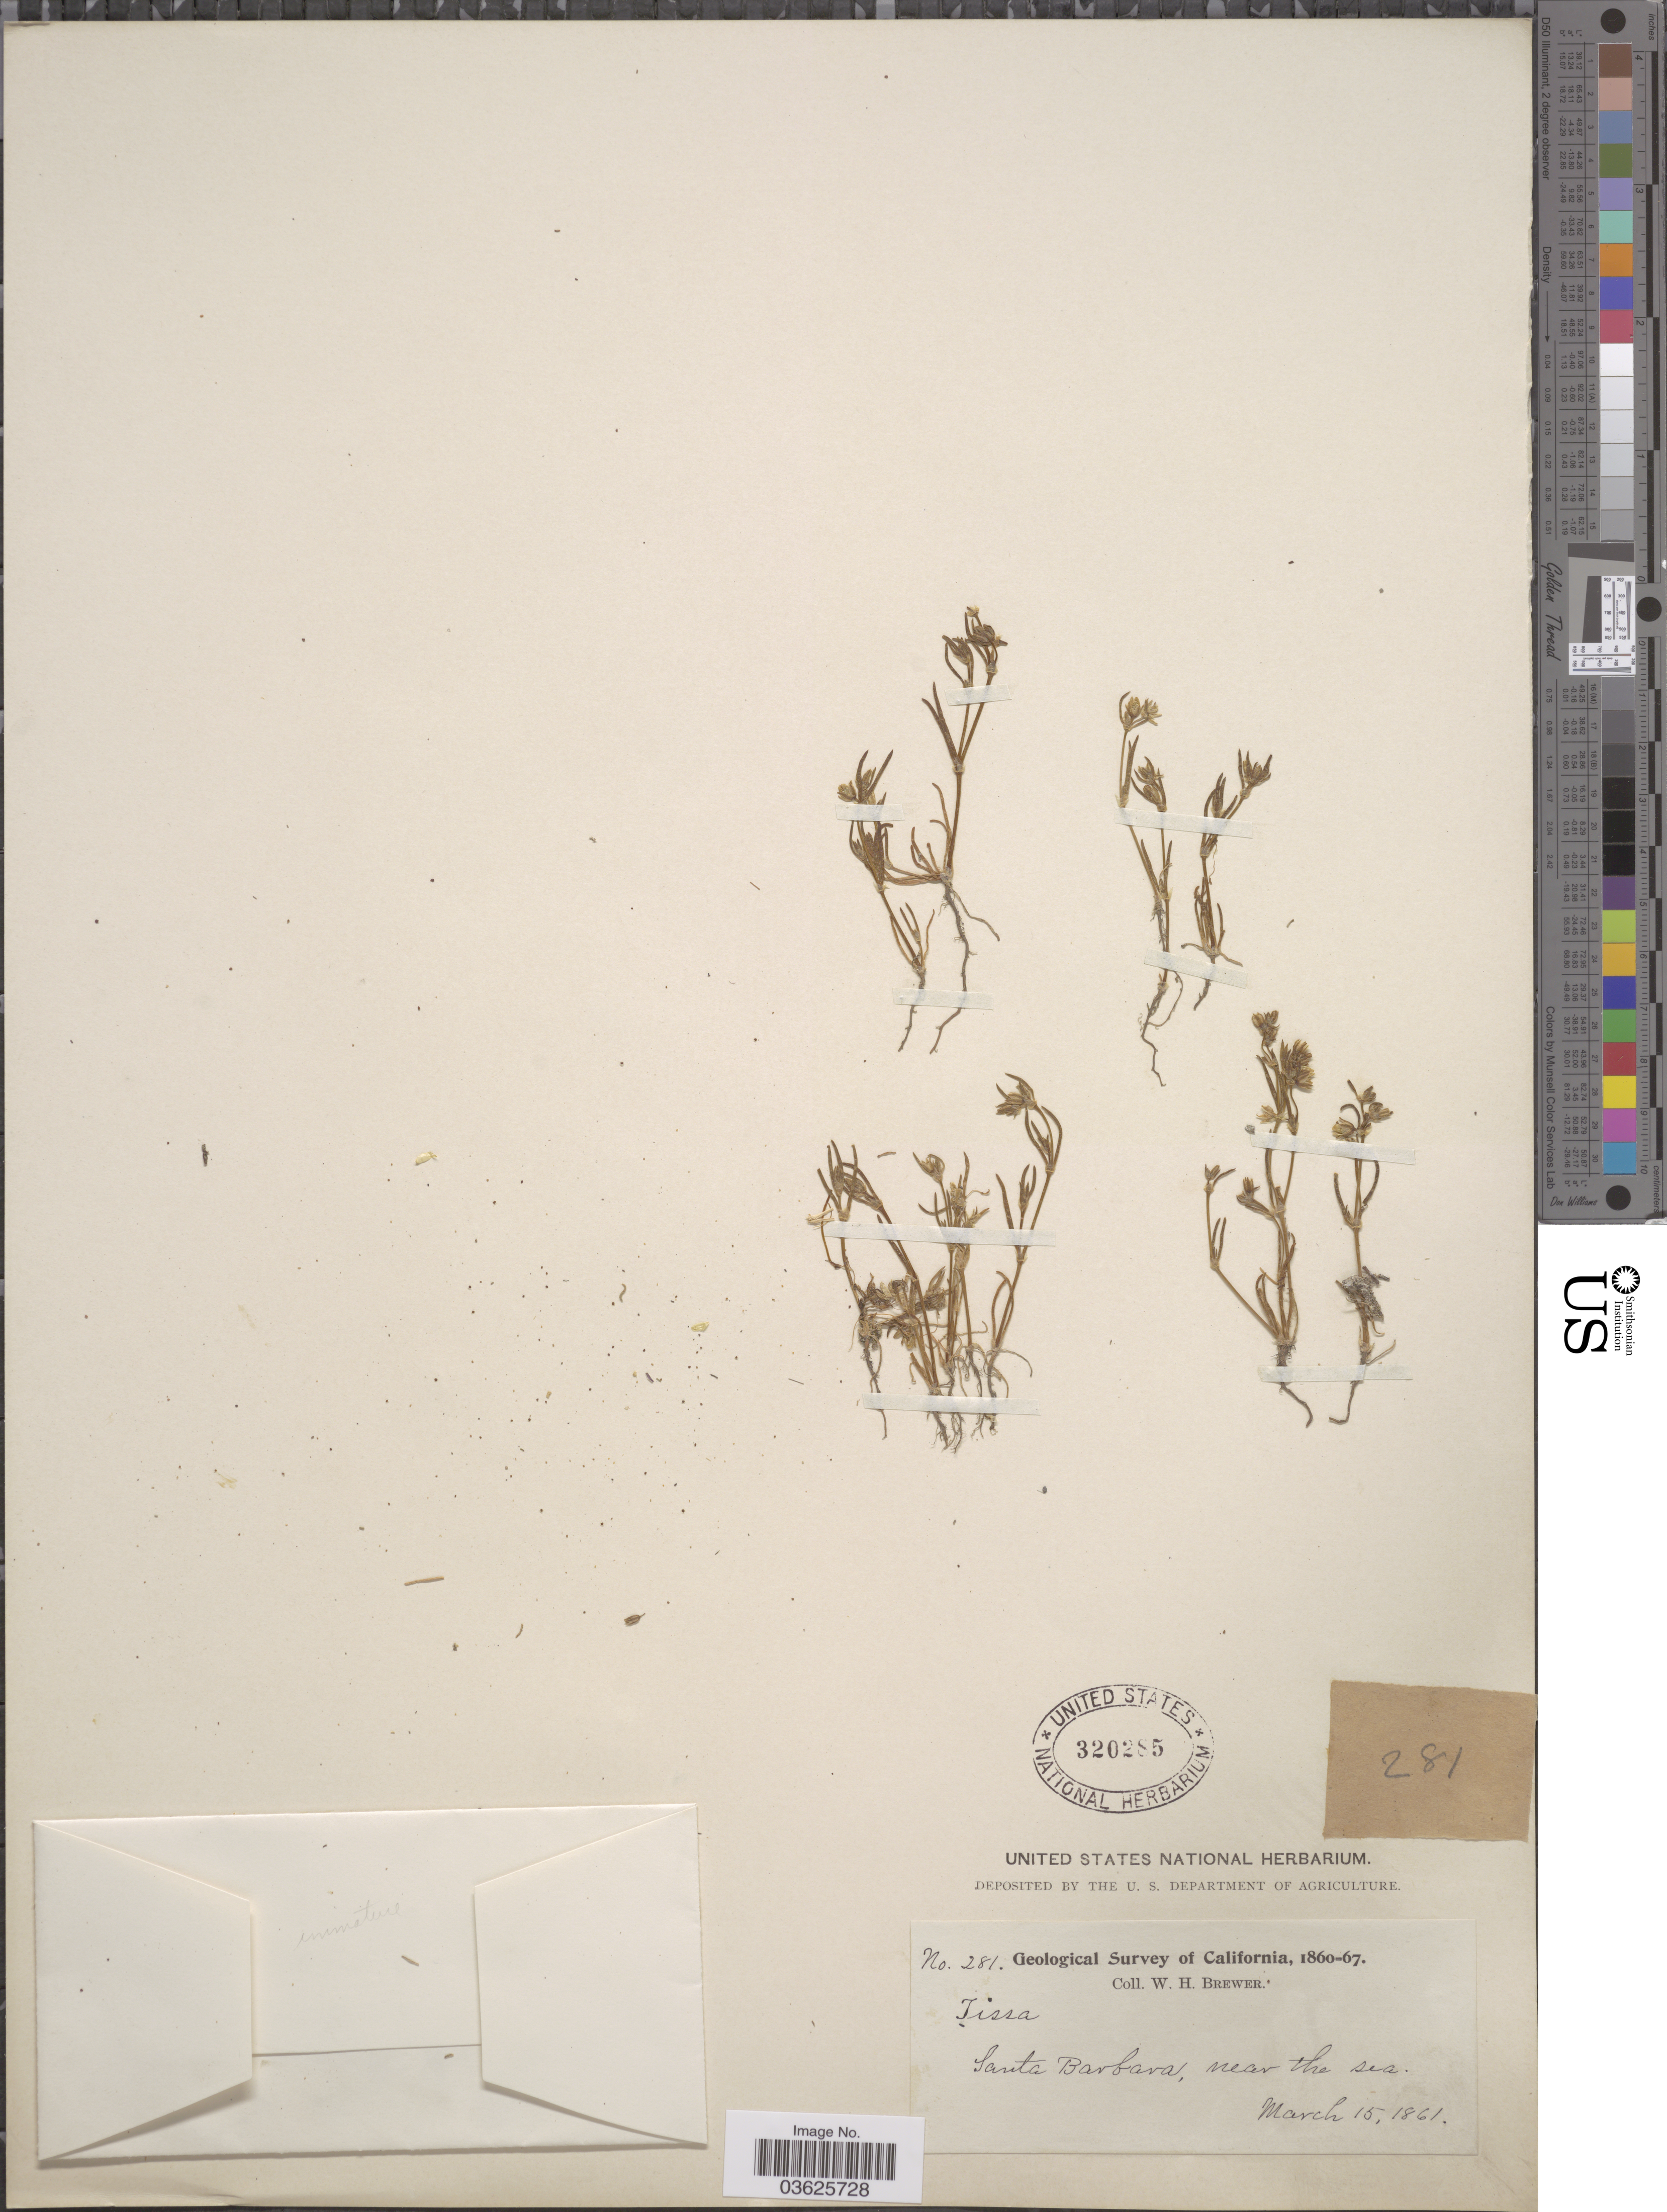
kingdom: Plantae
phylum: Tracheophyta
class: Magnoliopsida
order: Caryophyllales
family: Caryophyllaceae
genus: Spergularia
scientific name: Spergularia sp.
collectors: W. H. Brewer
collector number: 281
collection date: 1861-03-15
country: United States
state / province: California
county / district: Santa Barbara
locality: Santa Barbara, near the sea.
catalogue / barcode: US 320285